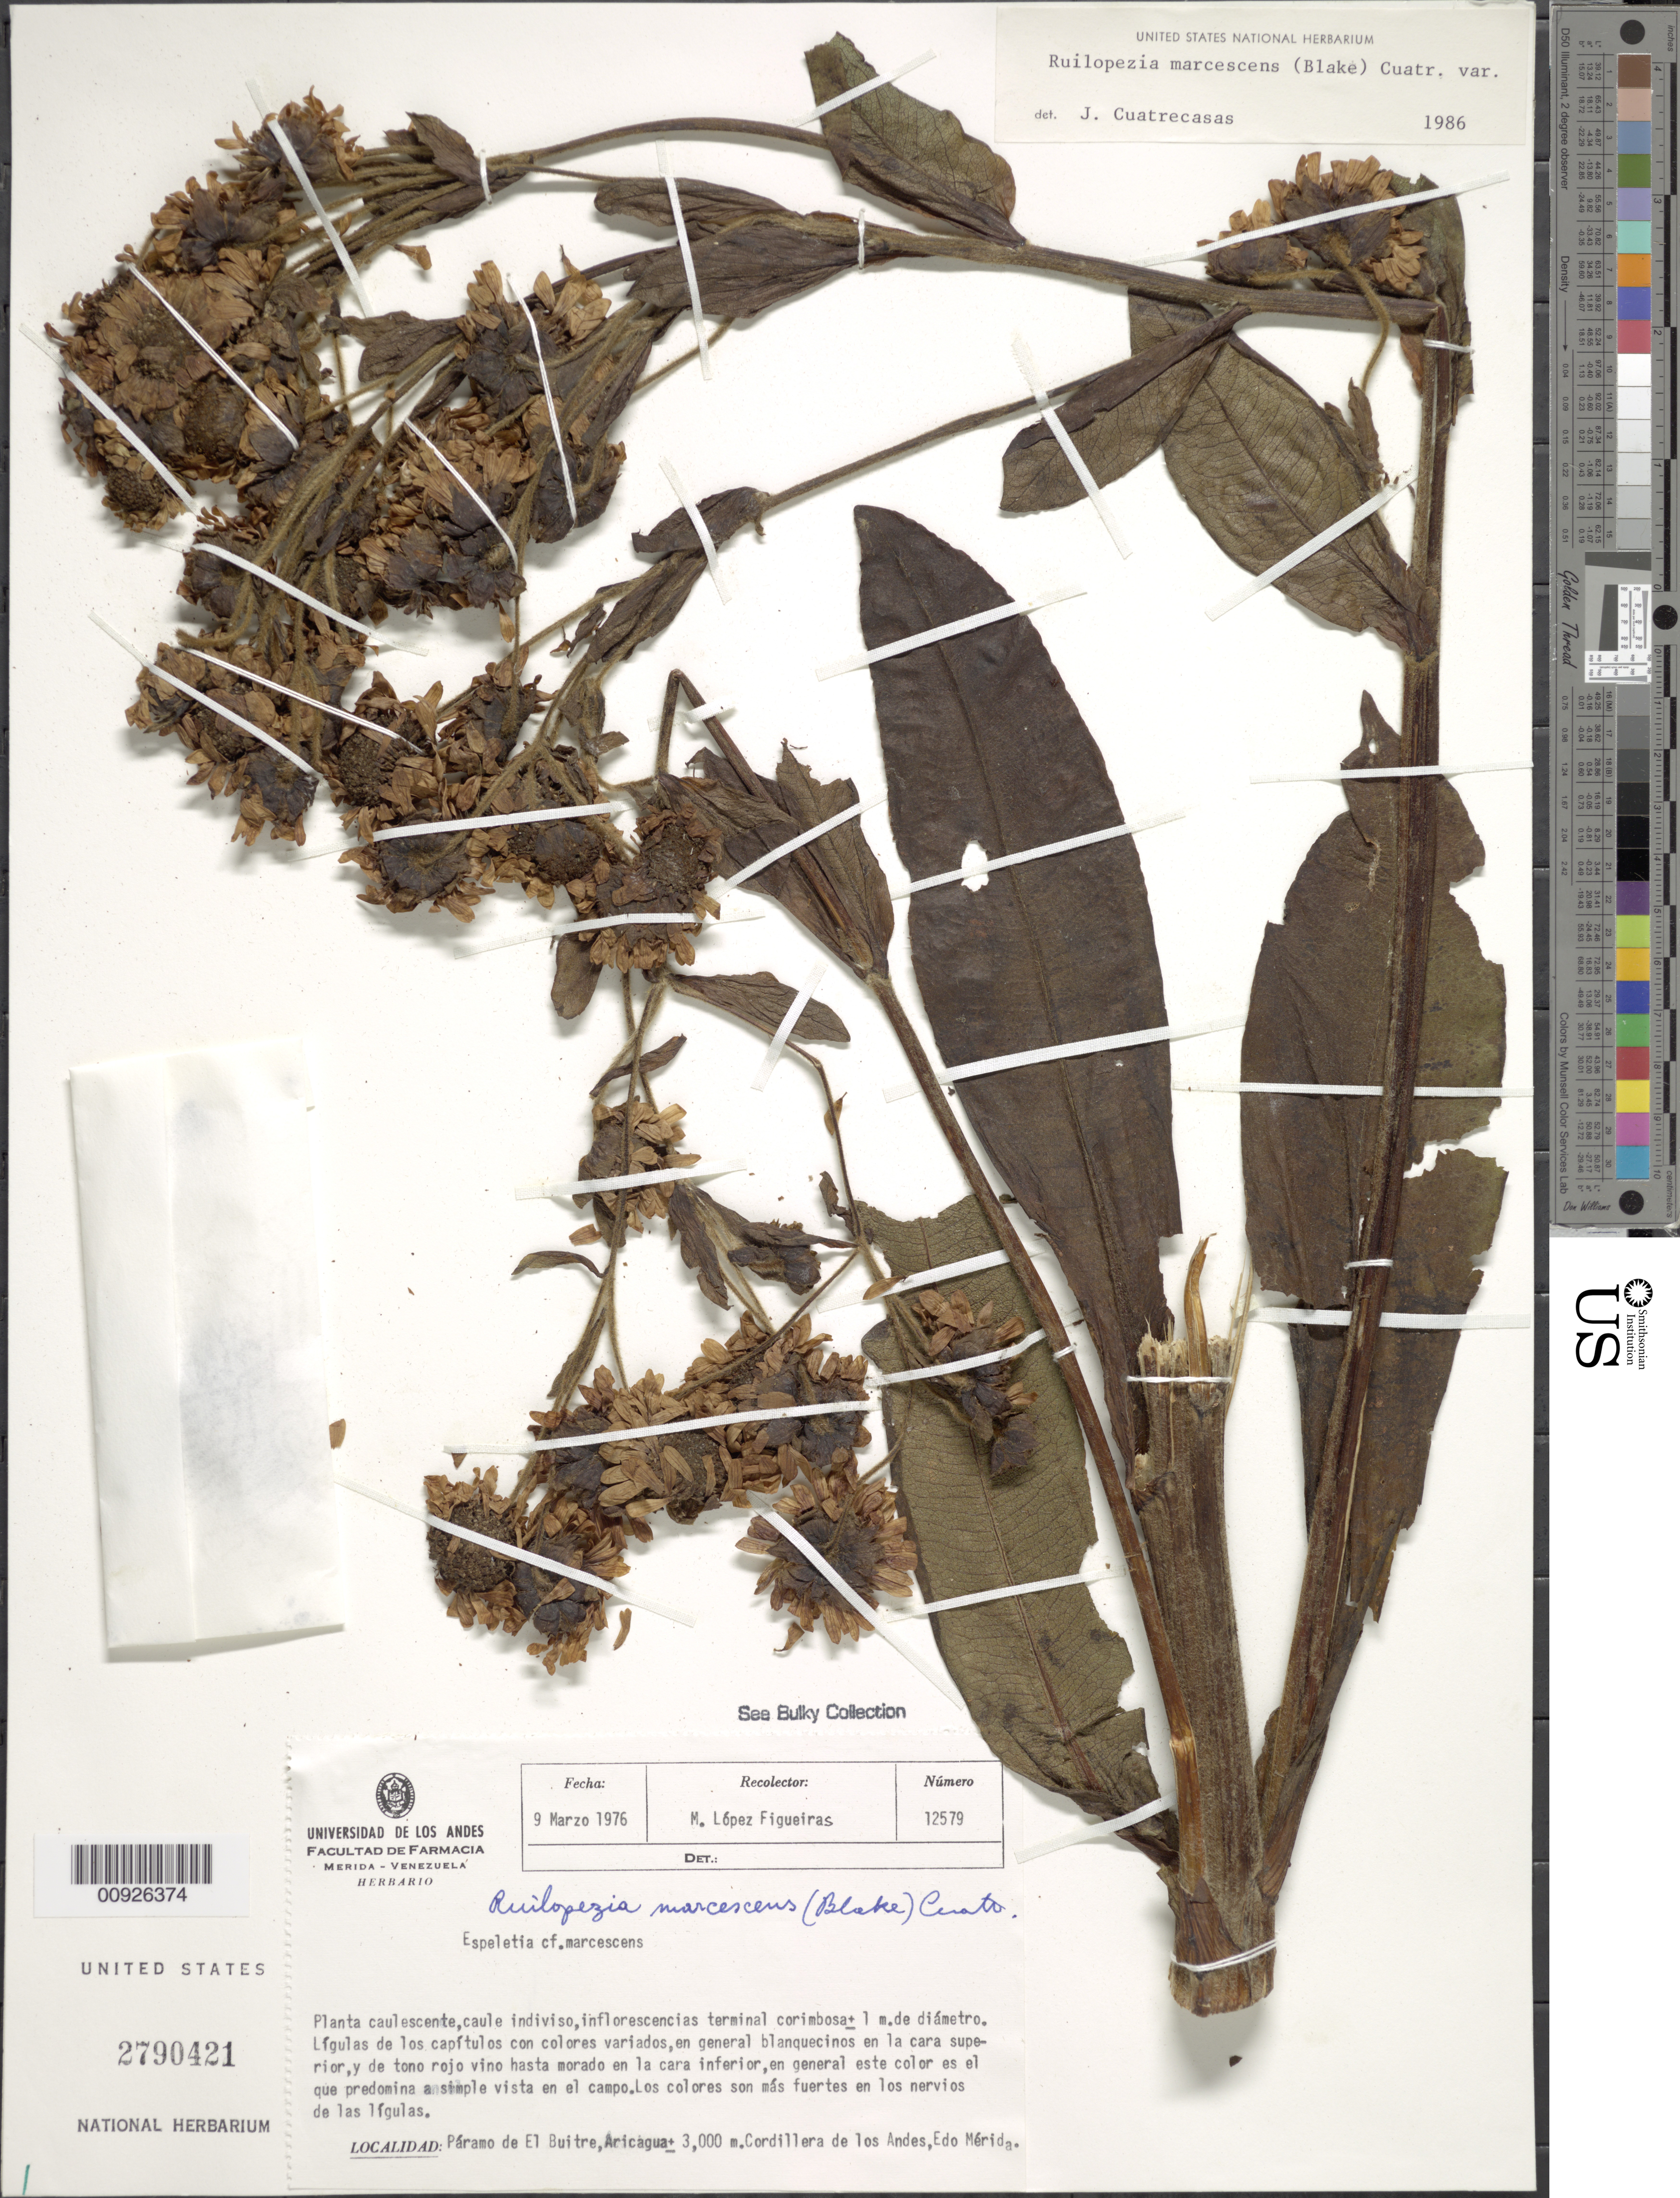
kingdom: Plantae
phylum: Tracheophyta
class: Magnoliopsida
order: Asterales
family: Asteraceae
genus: Ruilopezia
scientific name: Ruilopezia marcescens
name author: (S.F. Blake) Cuatrec.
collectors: M. López Figueiras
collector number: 12579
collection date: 1976-03-09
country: Venezuela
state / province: Mérida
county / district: Aricagua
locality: P. del Buitre. Aricagua, Cordillera de los Andes.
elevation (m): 3000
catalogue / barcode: US 2790421